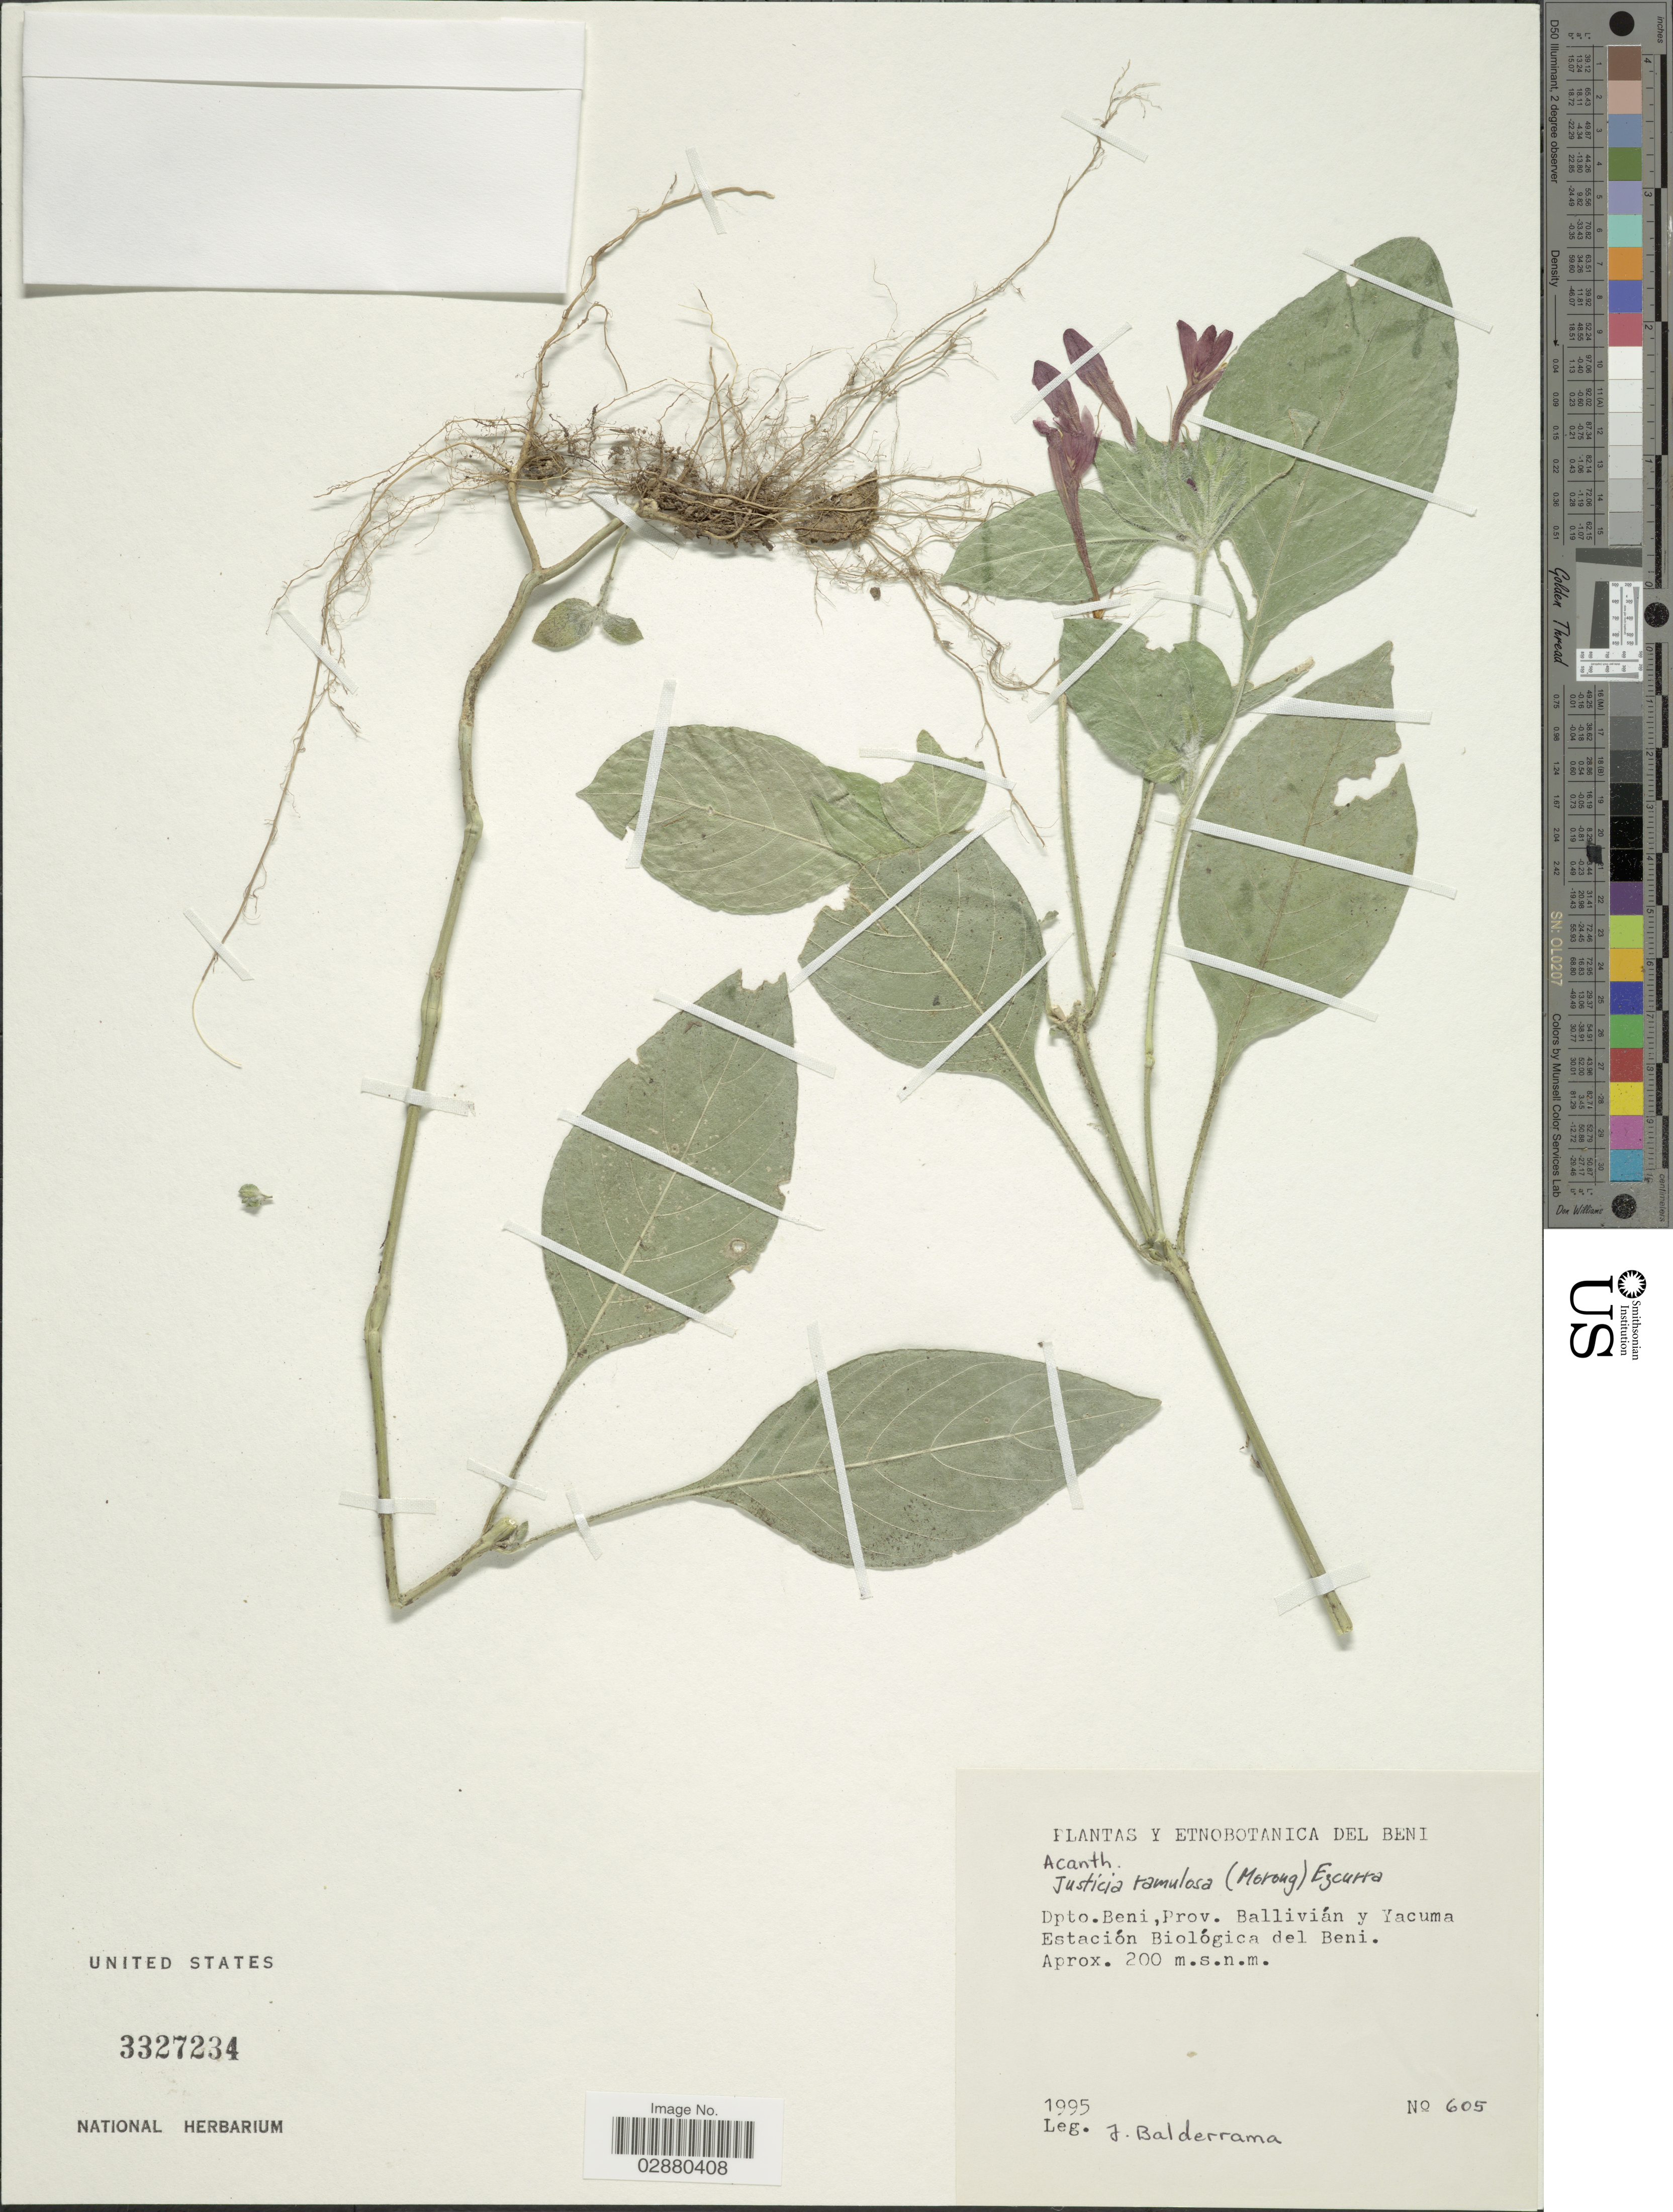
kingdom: Plantae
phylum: Tracheophyta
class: Magnoliopsida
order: Lamiales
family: Acanthaceae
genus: Justicia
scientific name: Justicia ramulosa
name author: (Morong) V.A.W. Graham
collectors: J. Balderrama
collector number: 605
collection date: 1995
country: Bolivia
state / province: Beni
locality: Dpto. Beni, Prov. Ballivián y Yacuma Estación Biológica del Beni.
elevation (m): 200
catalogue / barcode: US 3327234